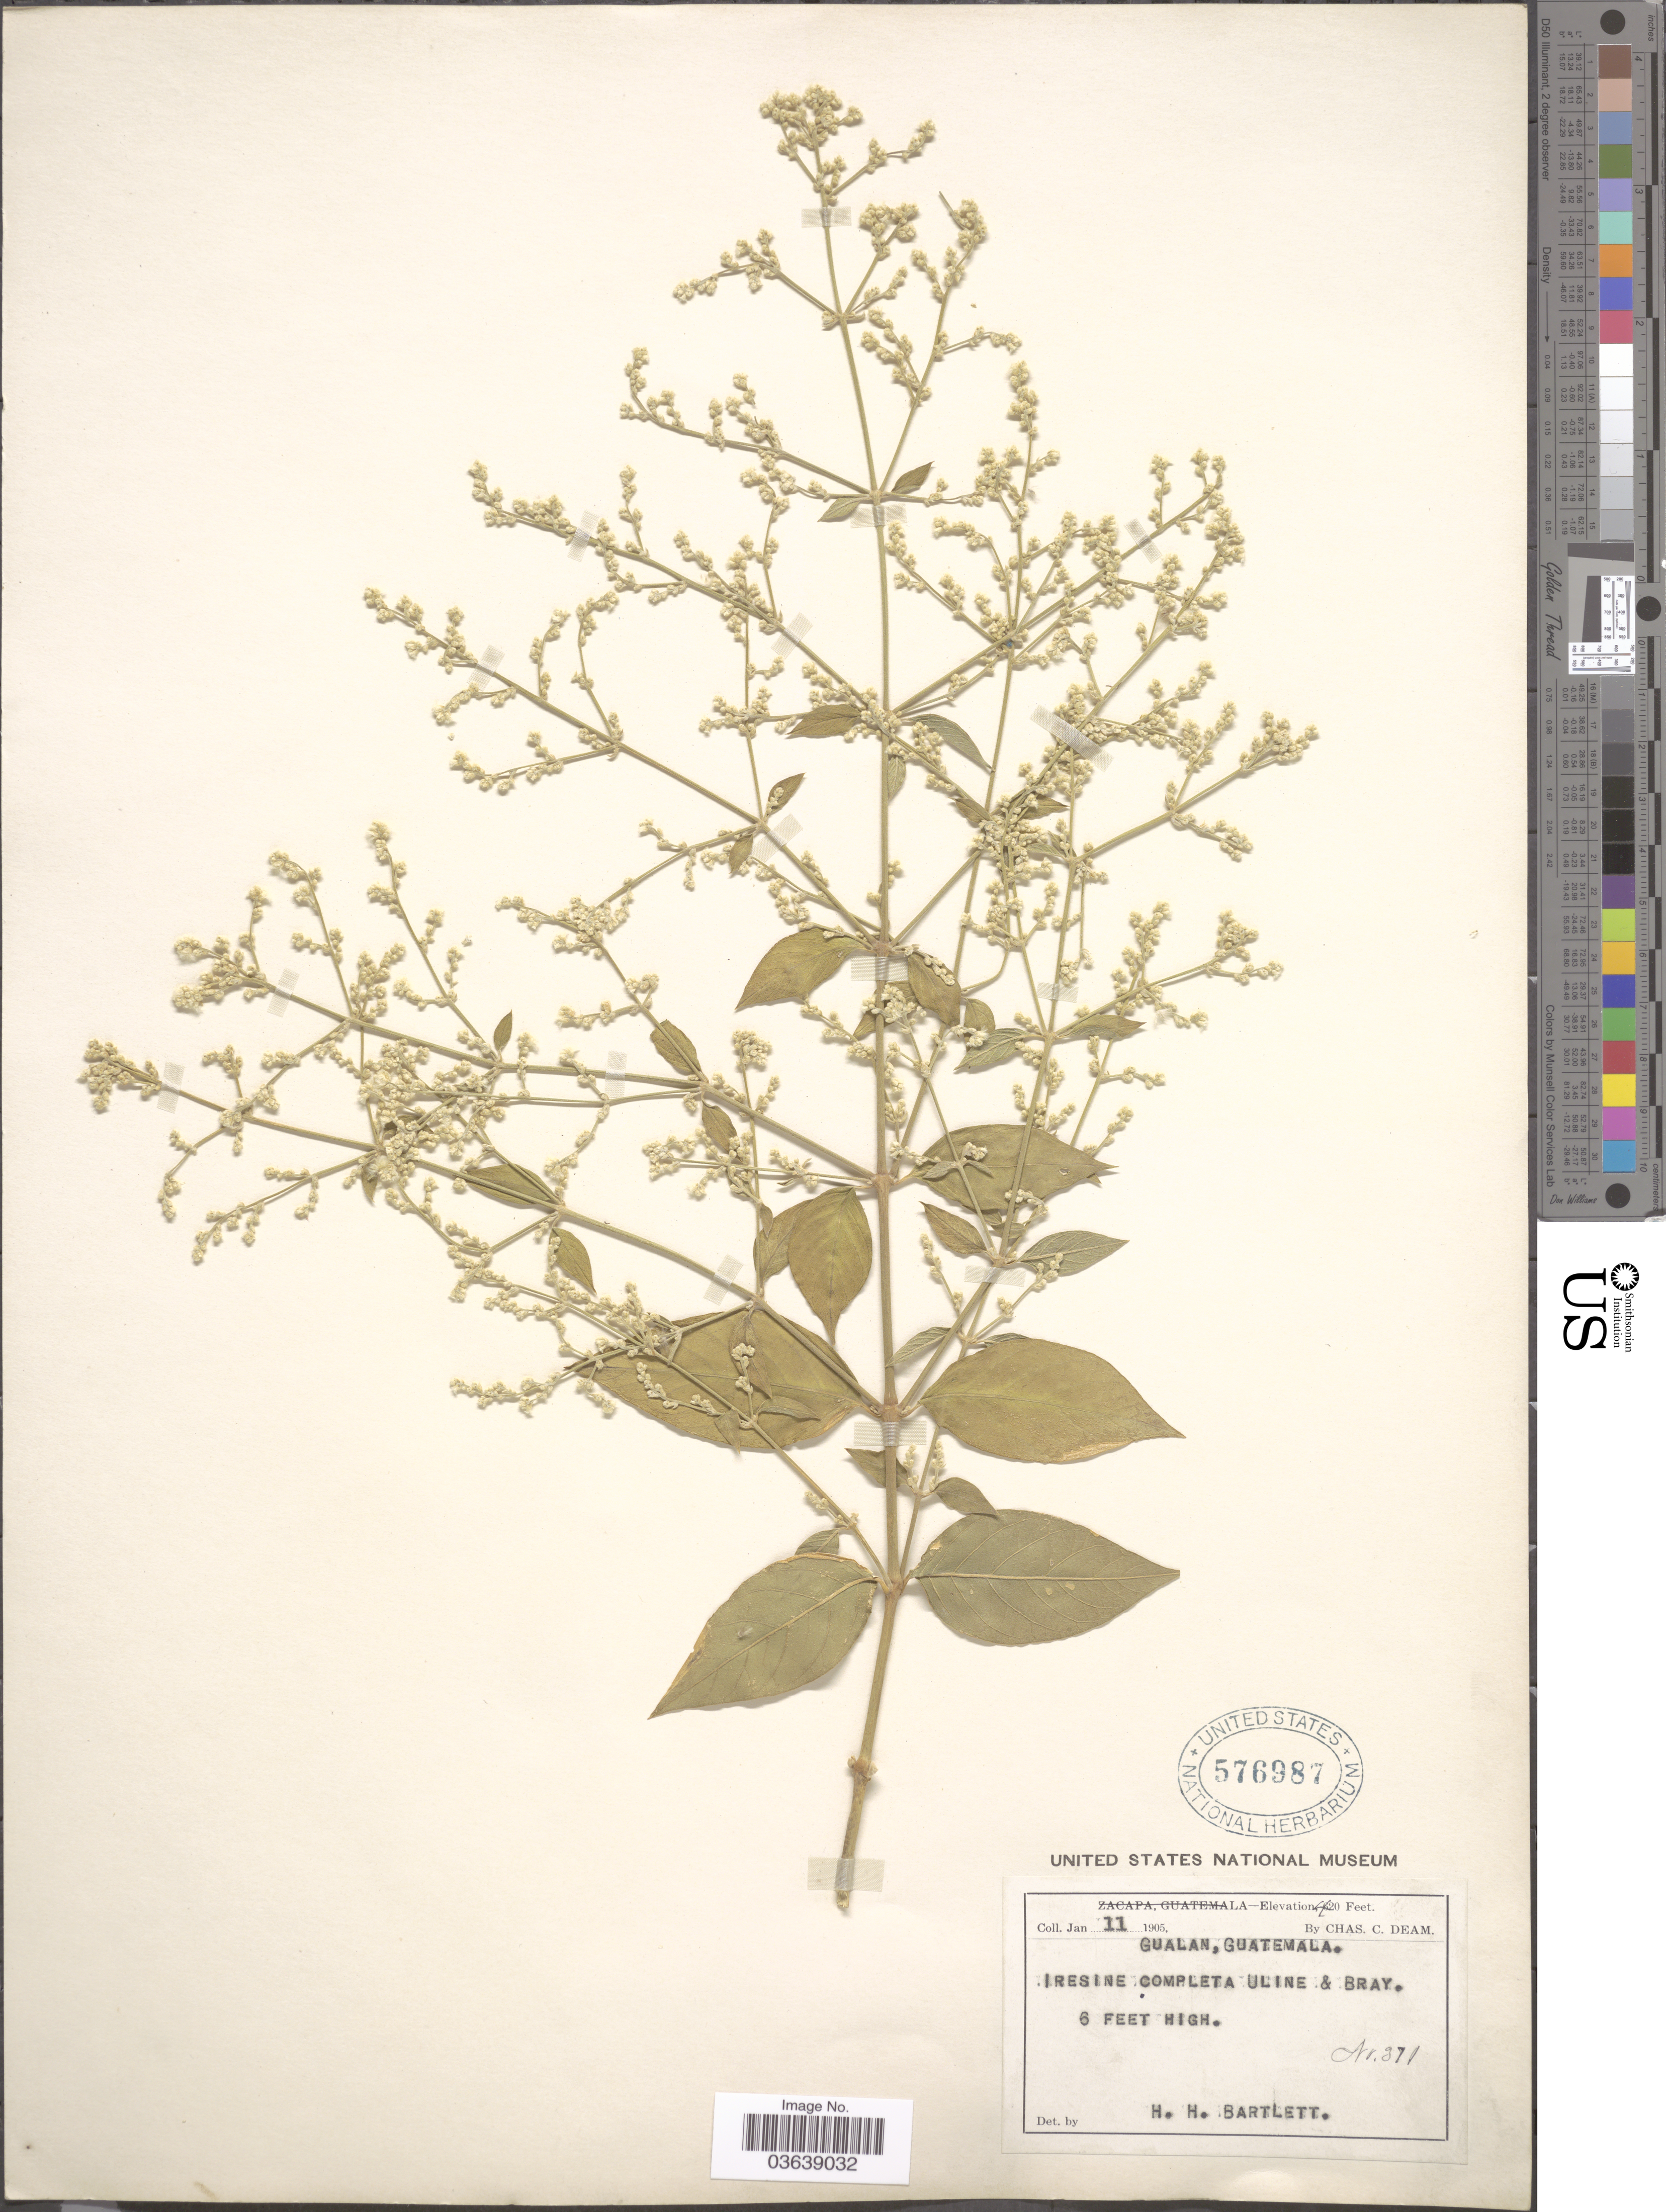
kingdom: Plantae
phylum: Tracheophyta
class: Magnoliopsida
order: Caryophyllales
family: Amaranthaceae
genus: Pedersenia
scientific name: Pedersenia completa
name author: (Uline & W.L. Bray) Borsch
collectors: C. C. Deam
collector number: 370*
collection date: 1905-01-11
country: Guatemala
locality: Gualan.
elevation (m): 128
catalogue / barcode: US 576987